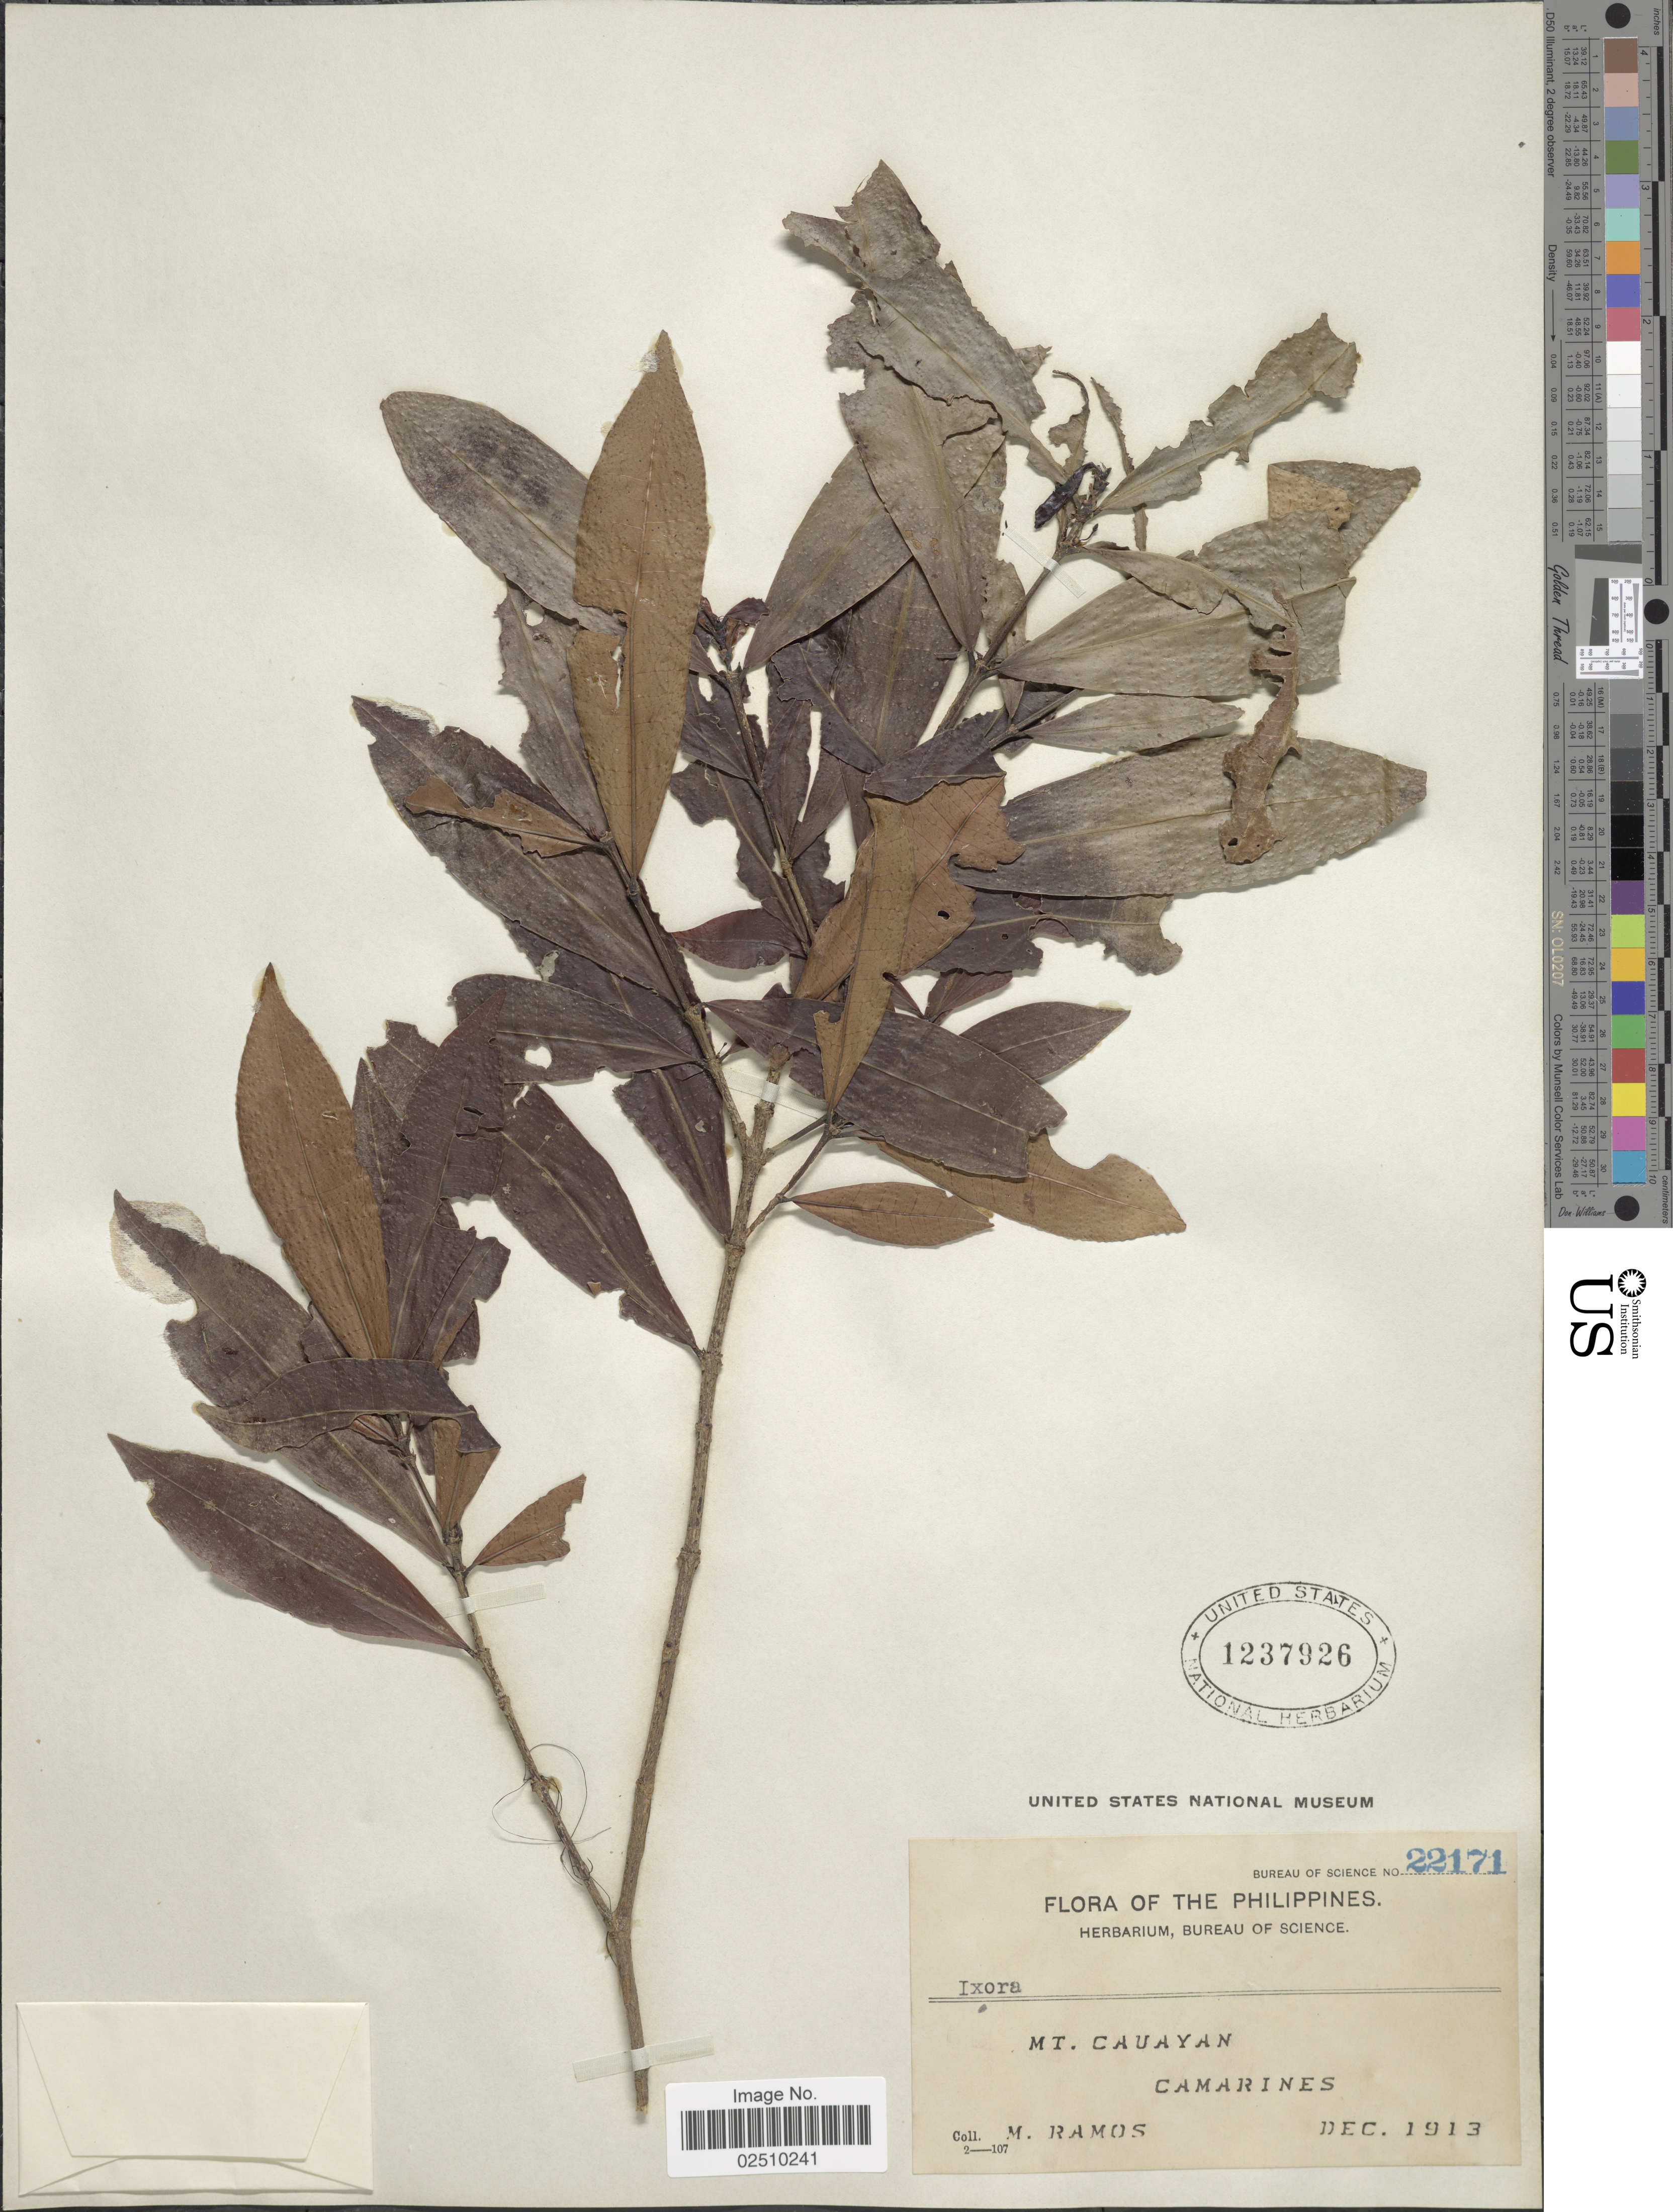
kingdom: Plantae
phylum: Tracheophyta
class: Magnoliopsida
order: Gentianales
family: Rubiaceae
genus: Ixora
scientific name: Ixora sp.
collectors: M. Ramos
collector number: Bureau of Science 22171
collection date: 1913-12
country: Philippines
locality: Mt. Cauayan, Camarines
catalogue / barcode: US 1237926